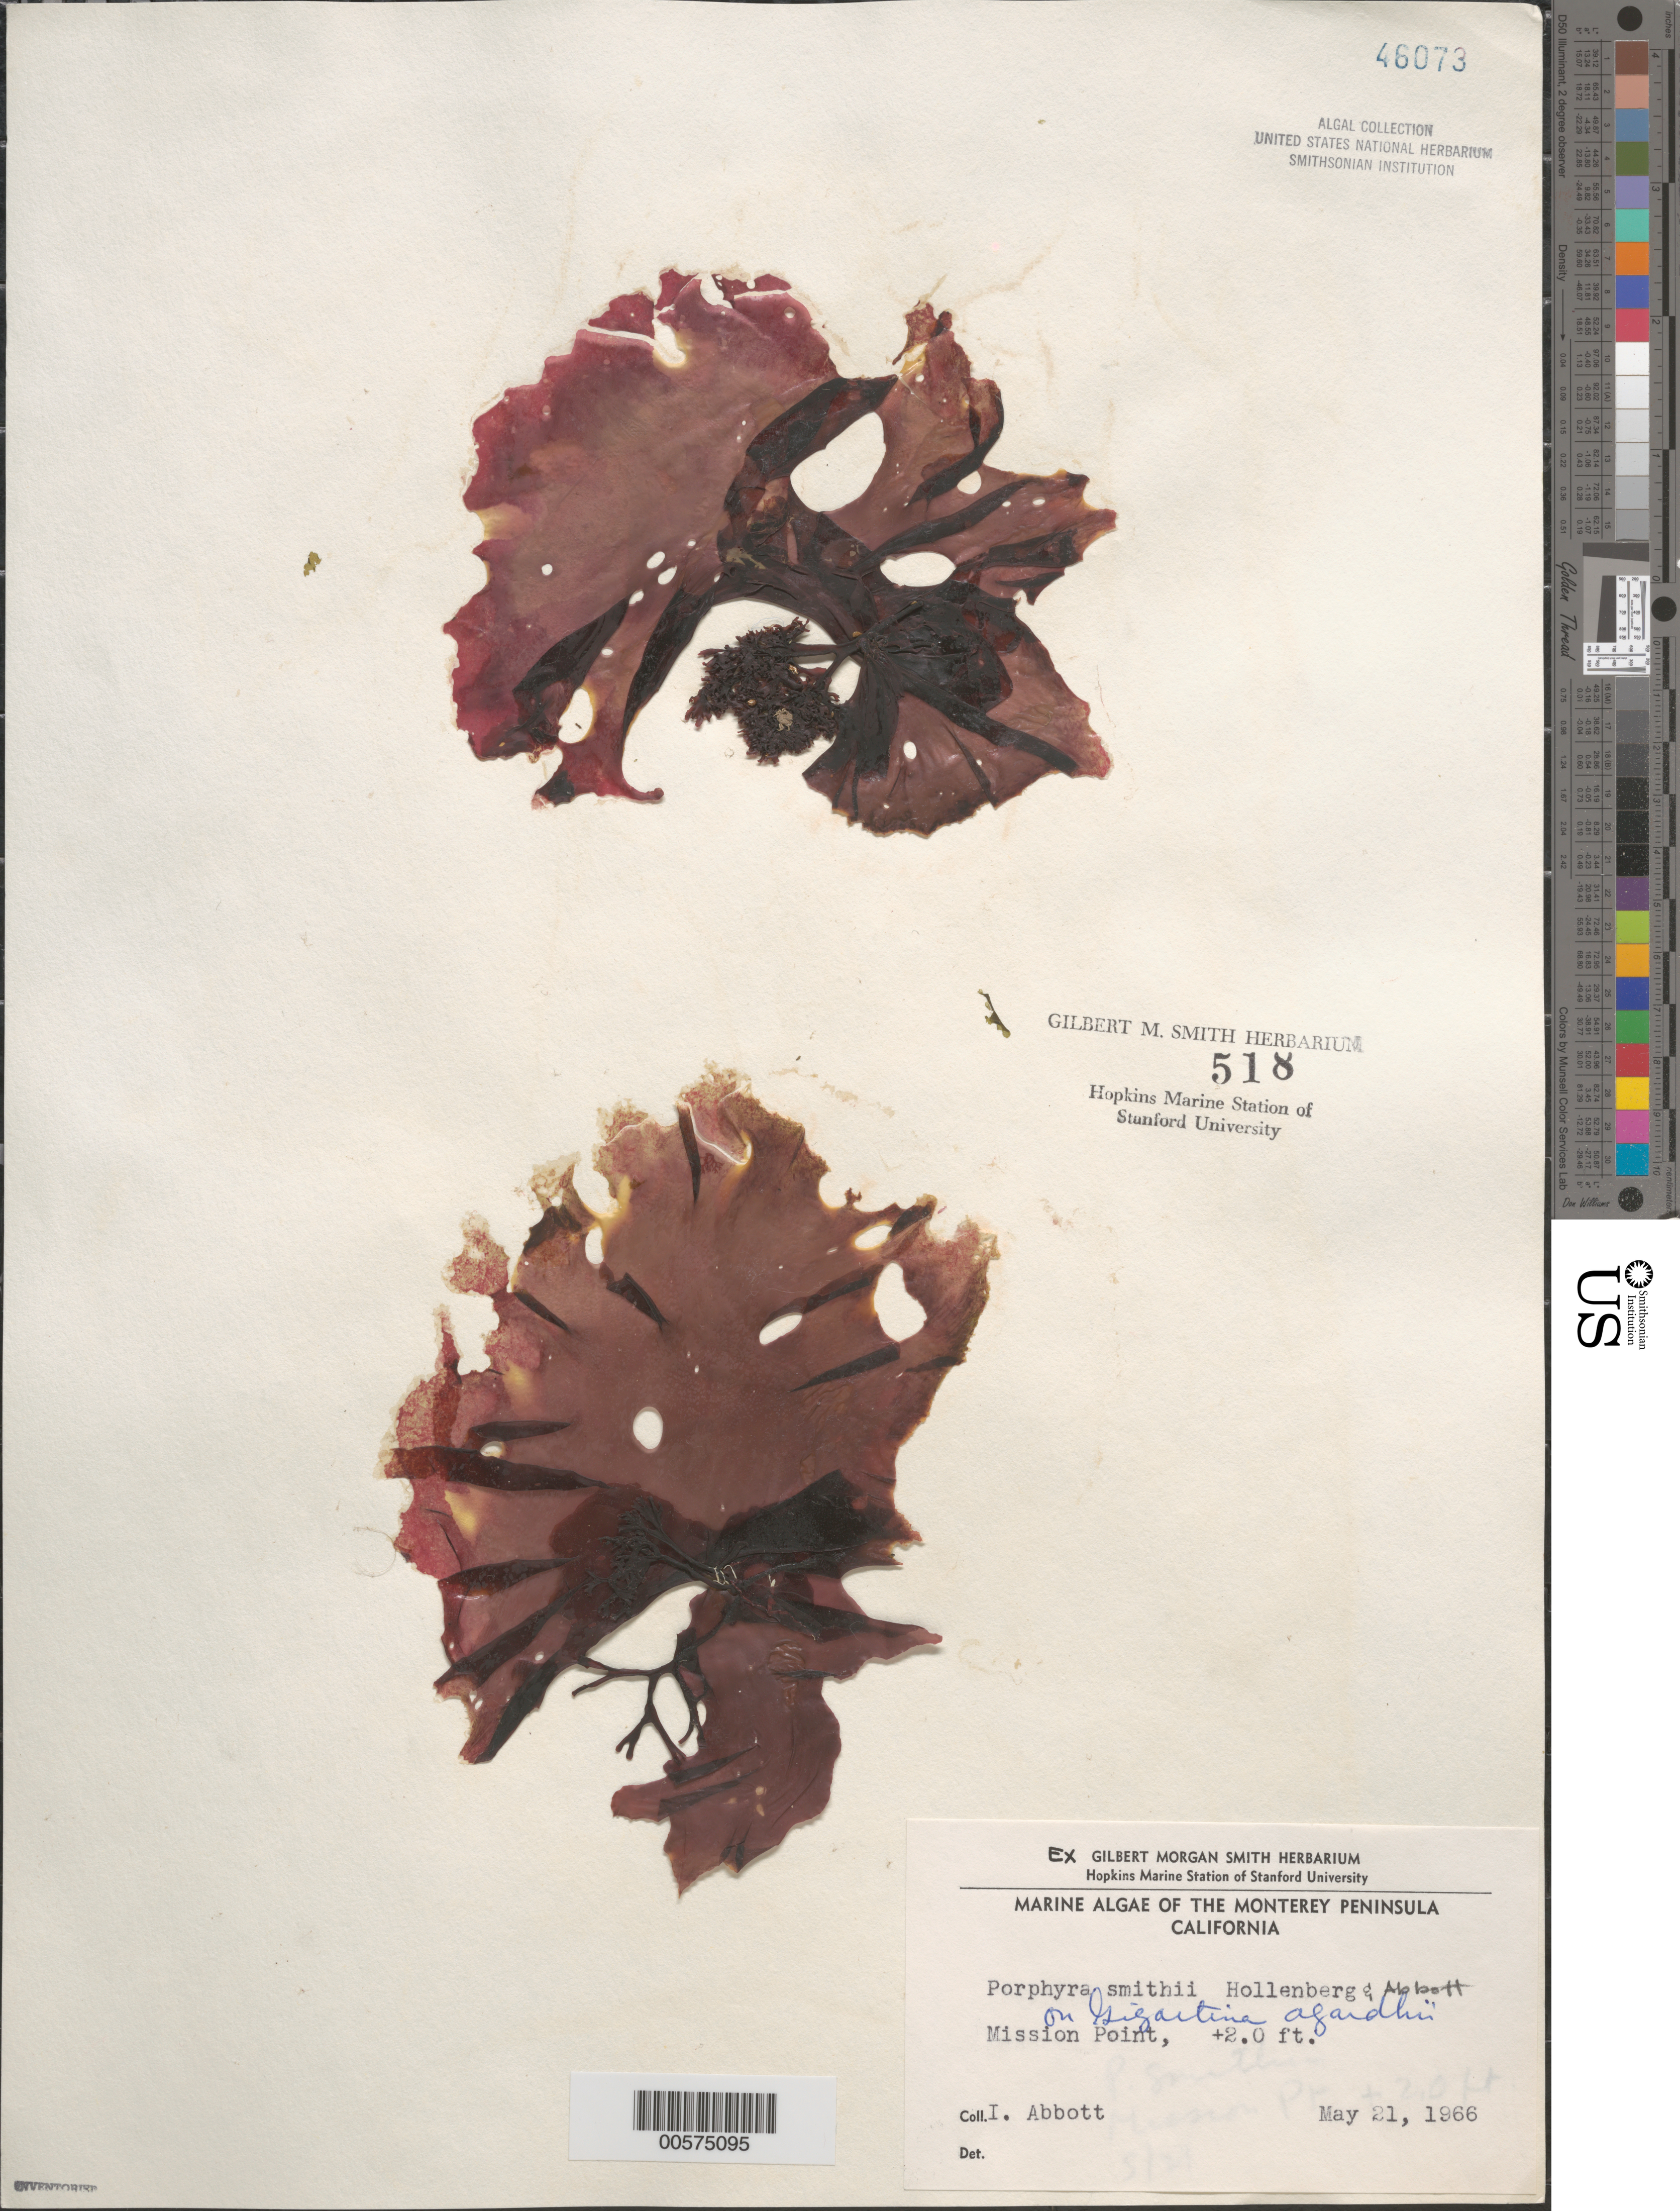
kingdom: Plantae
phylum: Rhodophyta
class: Bangiophyceae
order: Bangiales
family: Bangiaceae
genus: Pyropia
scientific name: Pyropia smithii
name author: (Hollenb. & I.A. Abbott) S.C. Lindstrom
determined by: Algae name updating Project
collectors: I. A. Abbott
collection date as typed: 21 May 1966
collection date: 1966-05-21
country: United States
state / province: California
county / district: Monterey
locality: Mission Point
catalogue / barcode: US 46073